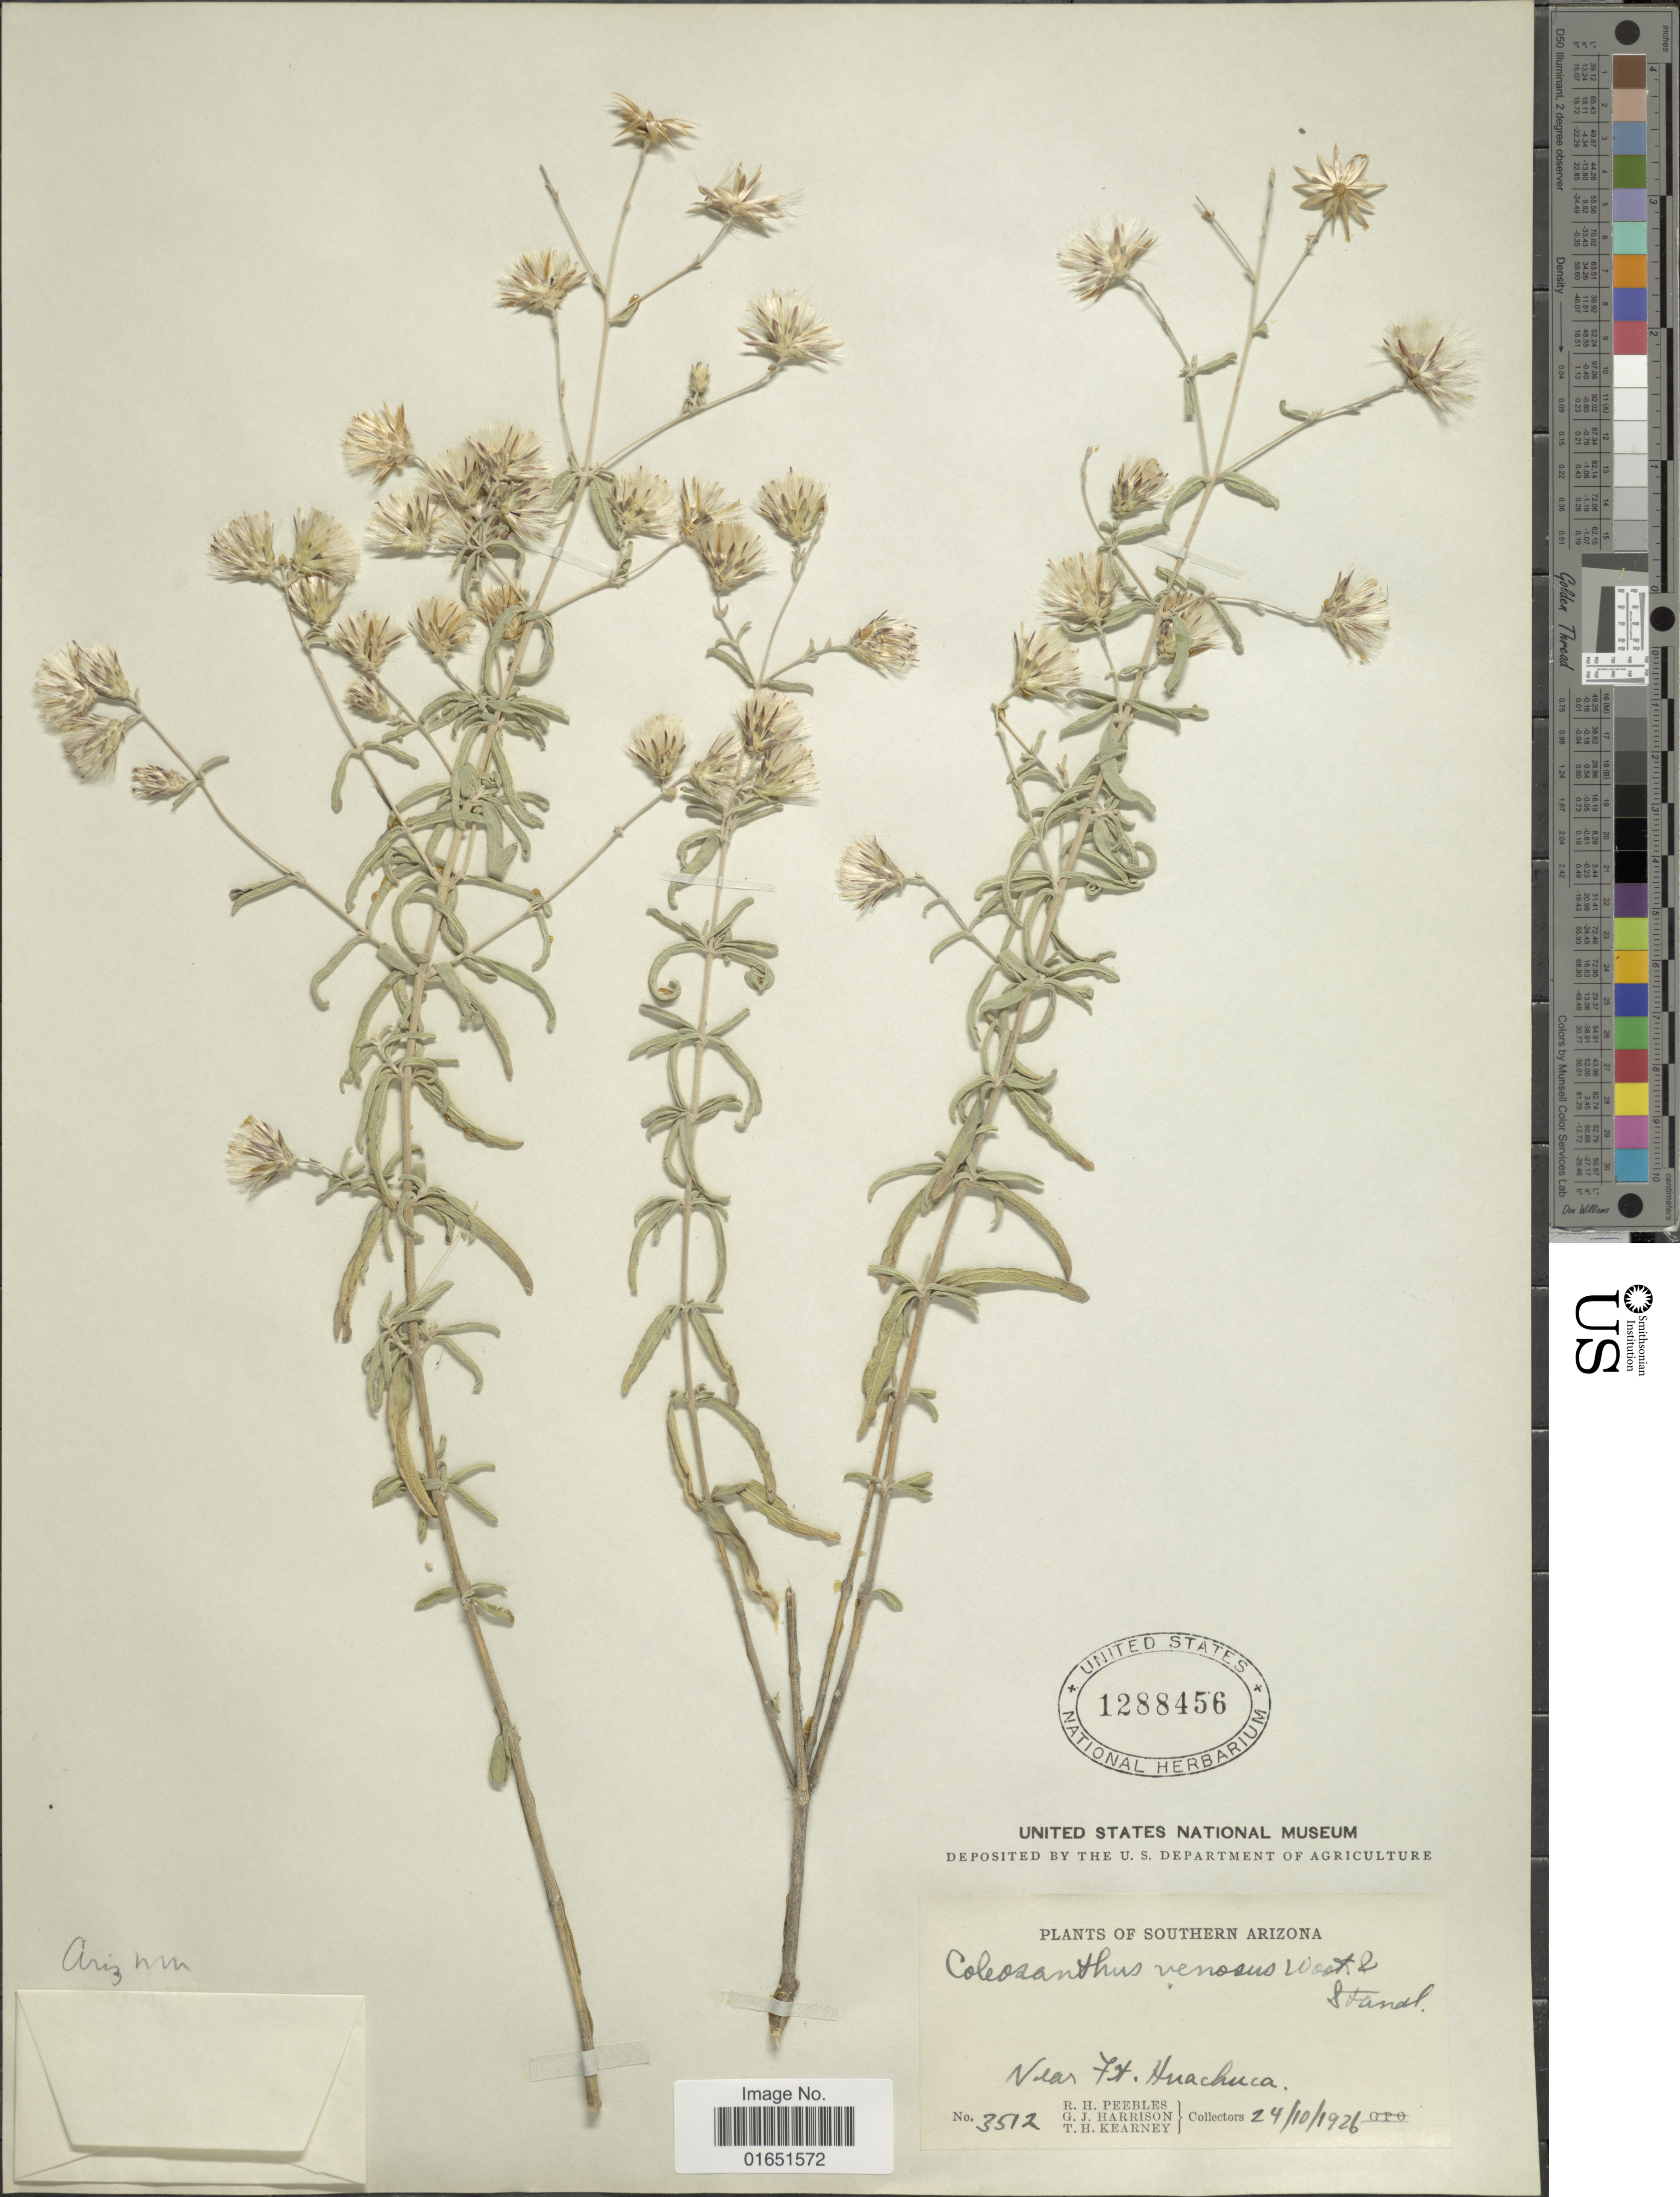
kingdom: Plantae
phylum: Tracheophyta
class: Magnoliopsida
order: Asterales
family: Asteraceae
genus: Brickellia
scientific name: Brickellia venosa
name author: (Wooton & Standl.) B.L. Rob.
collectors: R. H. Peebles, G. J. Harrison & T. H. Kearney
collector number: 3512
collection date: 1926-10-24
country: United States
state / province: Arizona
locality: Southern Arizona, Near Ft. Huachuca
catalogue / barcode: US 1288456